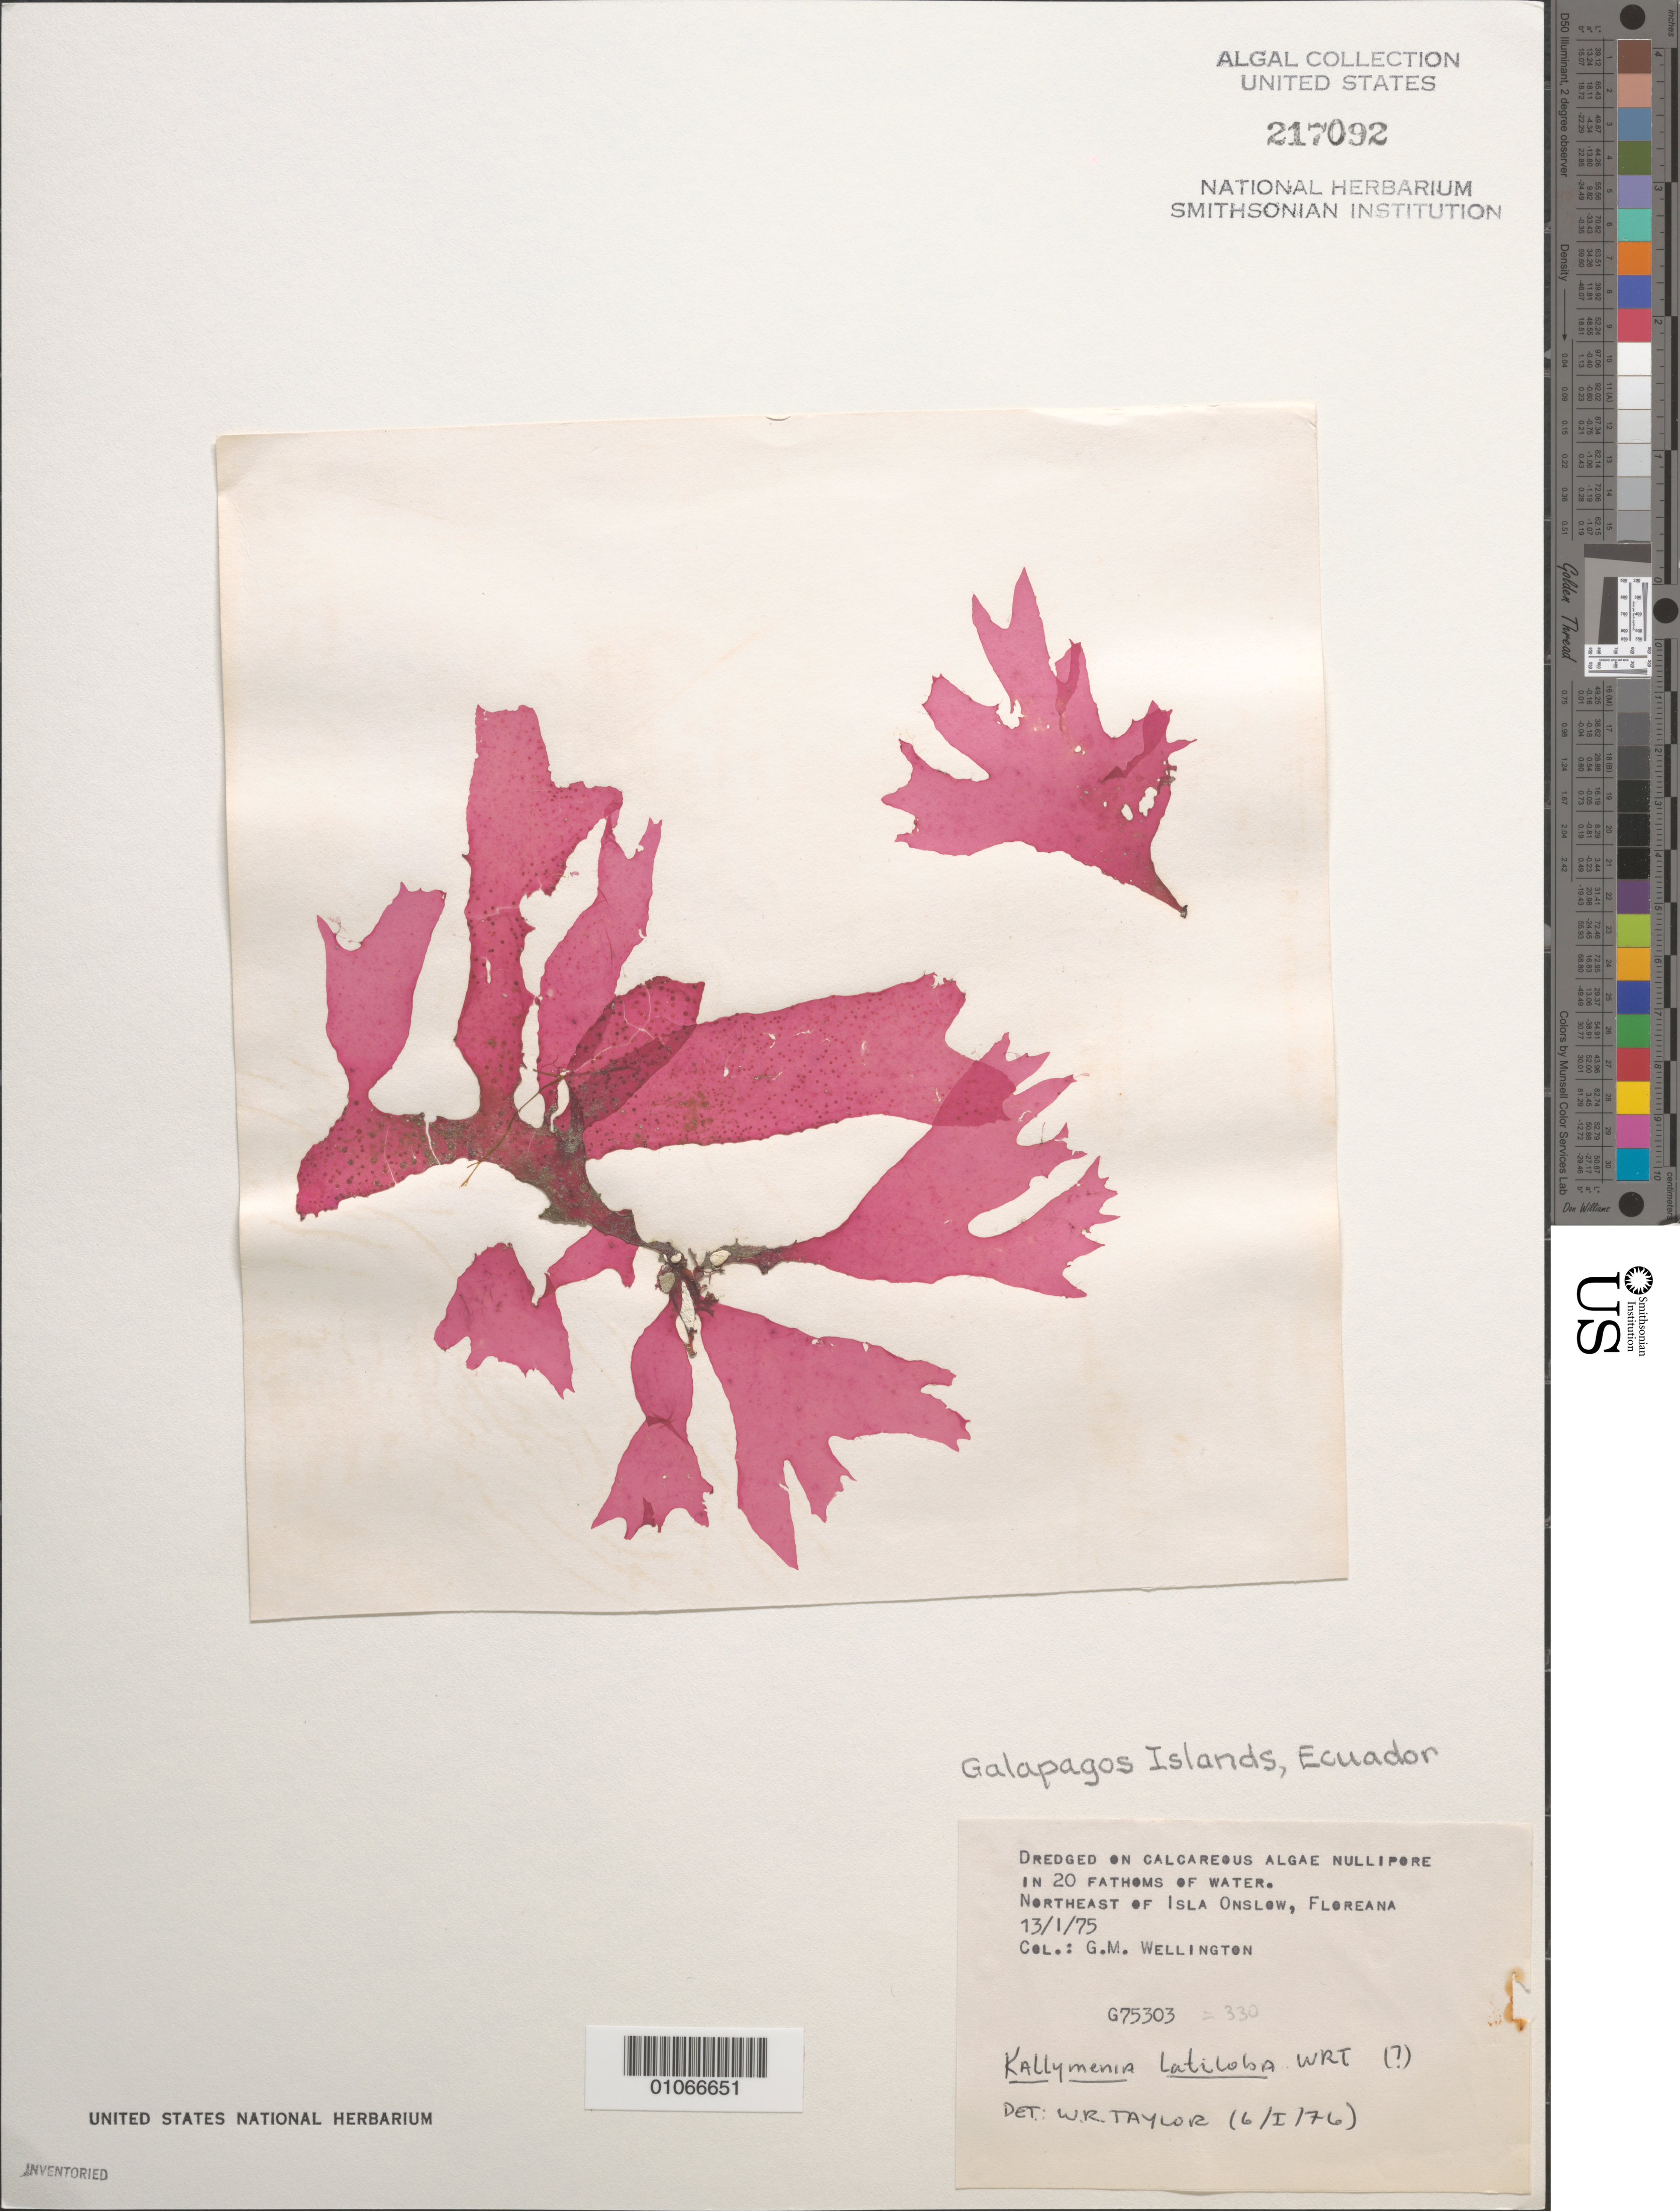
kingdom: Plantae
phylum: Rhodophyta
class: Florideophyceae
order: Gigartinales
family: Kallymeniaceae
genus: Pugetia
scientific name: Pugetia latiloba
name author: (W.R. Taylor) J.N. Norris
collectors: G. Wellington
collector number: G75303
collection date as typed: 13 Jan 1975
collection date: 1975-01-13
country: Ecuador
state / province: Colón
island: Floreana [Charles, Santa Maria]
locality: Northeast of Isla Onslow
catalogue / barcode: US 217092